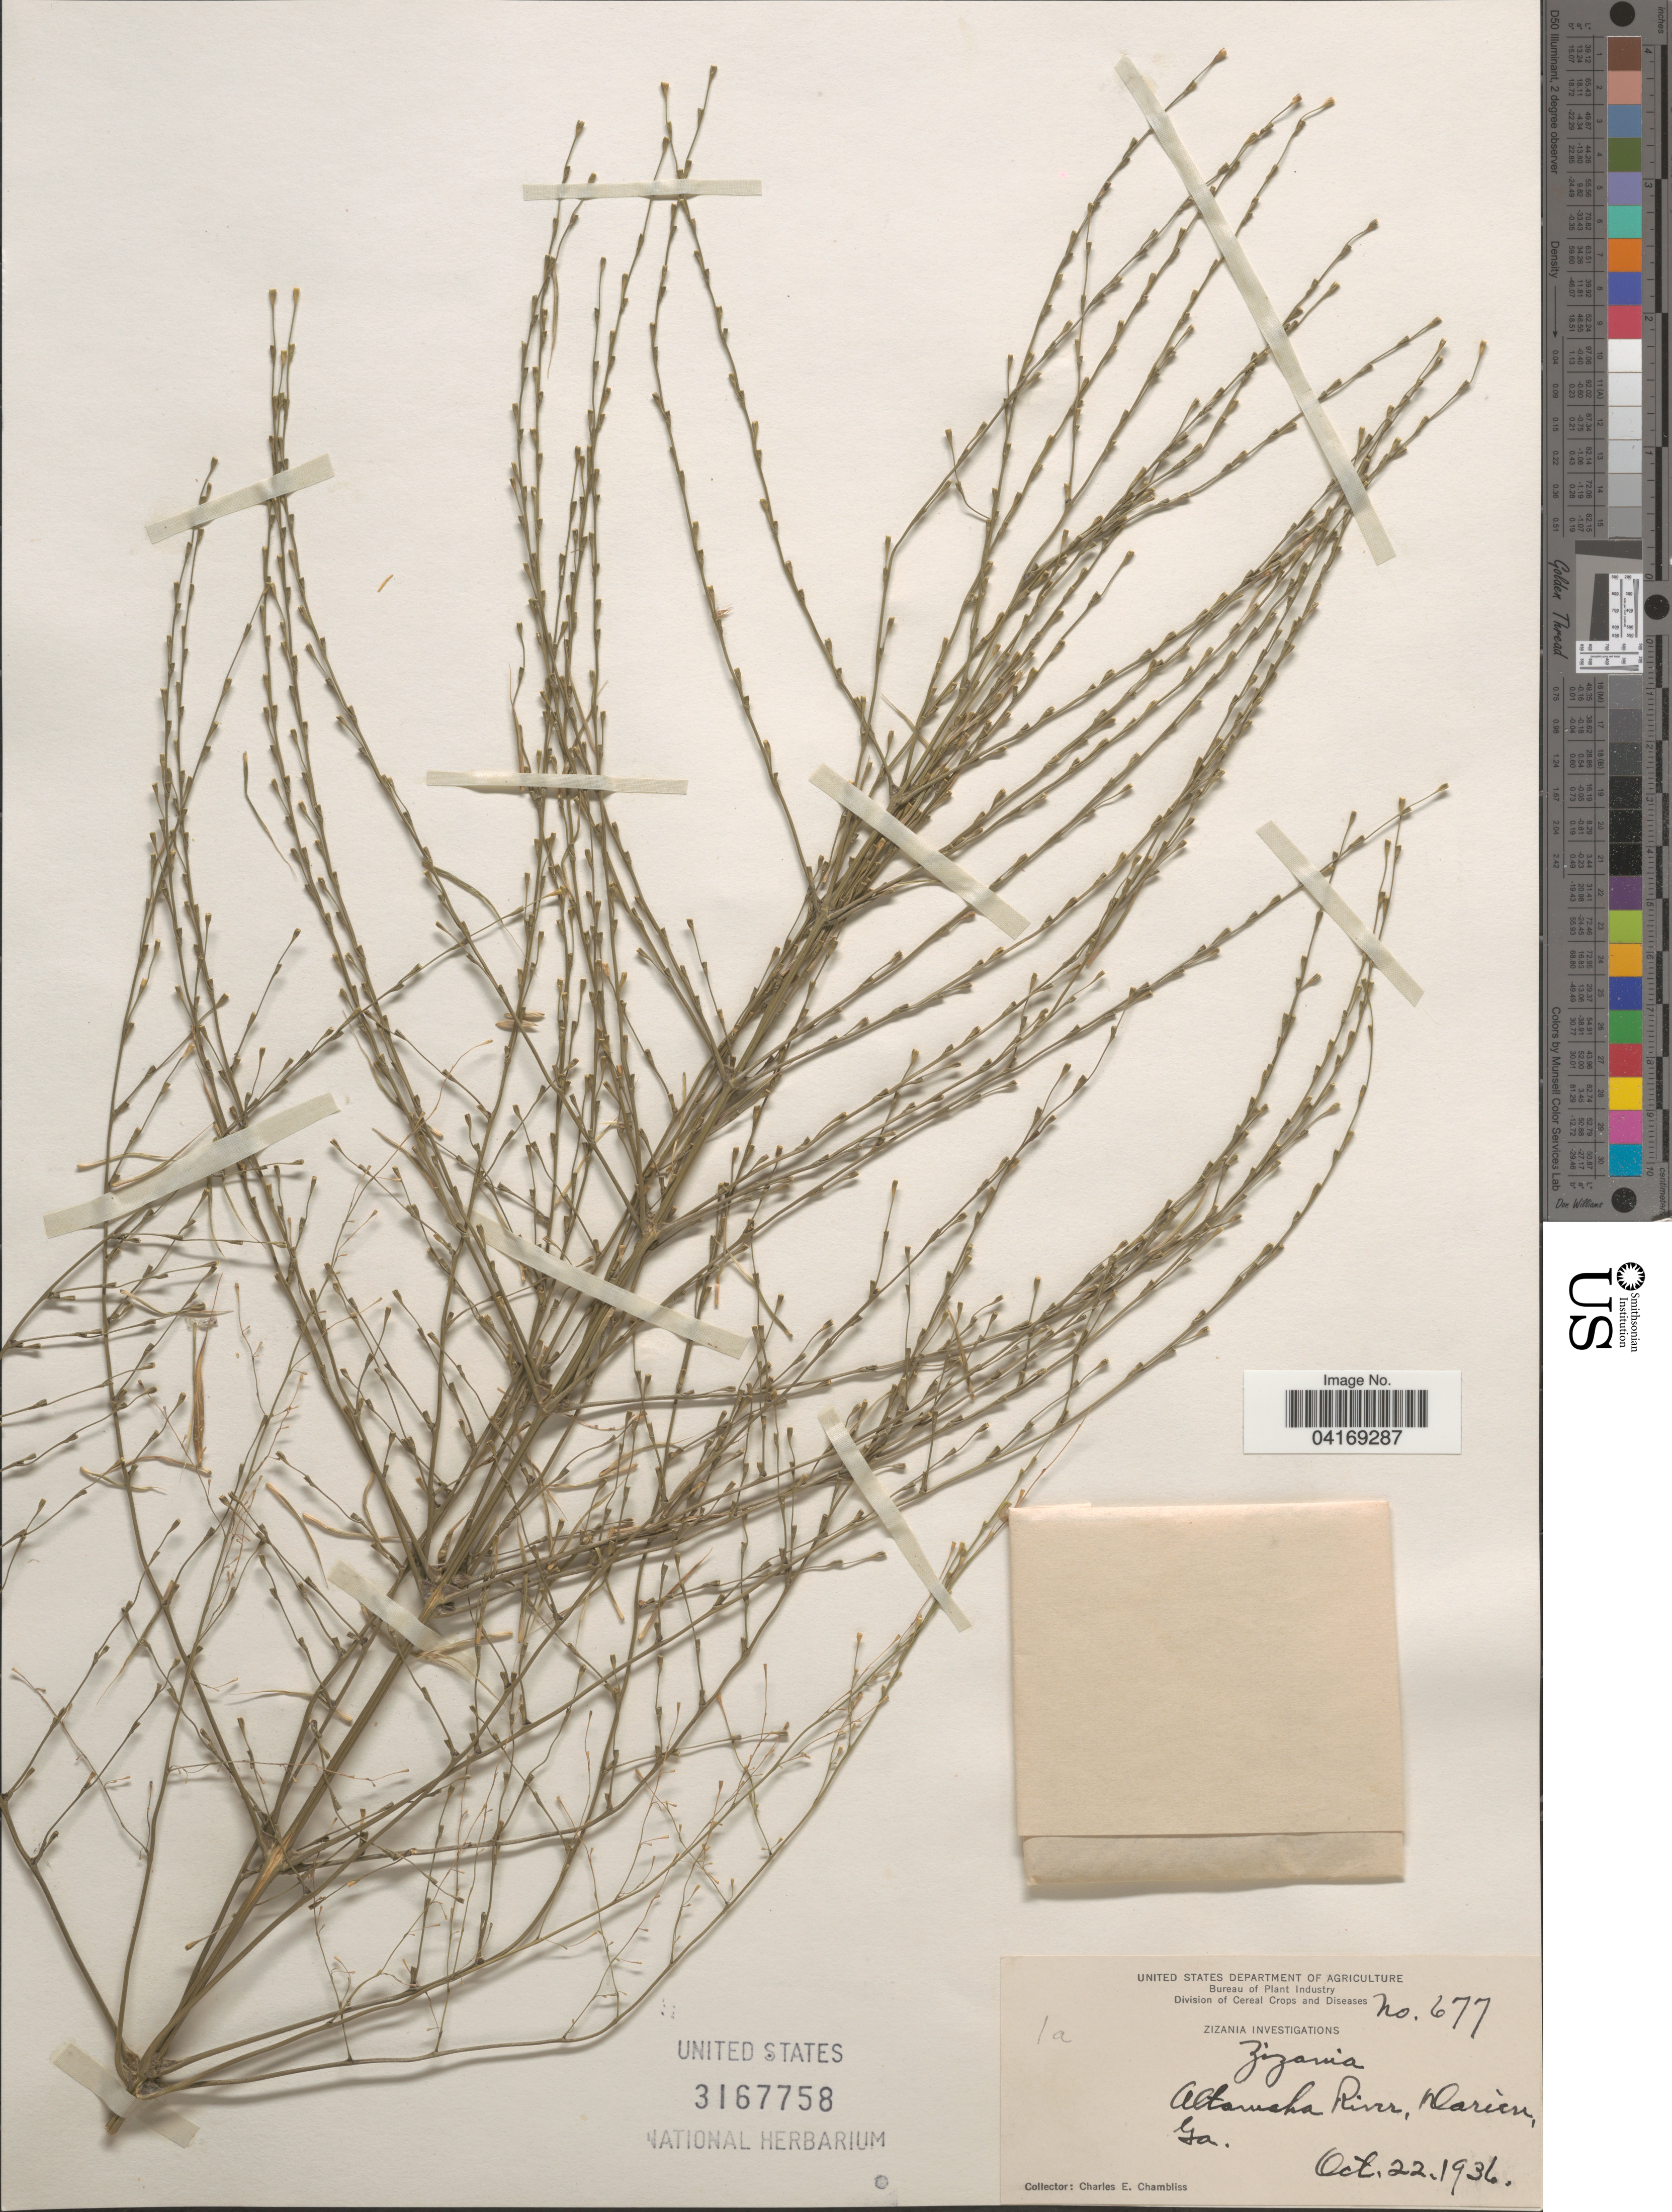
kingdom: Plantae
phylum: Tracheophyta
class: Liliopsida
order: Poales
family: Poaceae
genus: Zizania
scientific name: Zizania sp.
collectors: C. Chambliss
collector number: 677/1a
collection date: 1936-10-22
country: United States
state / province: Georgia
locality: Altamaha River, Darien.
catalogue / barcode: US 3167758